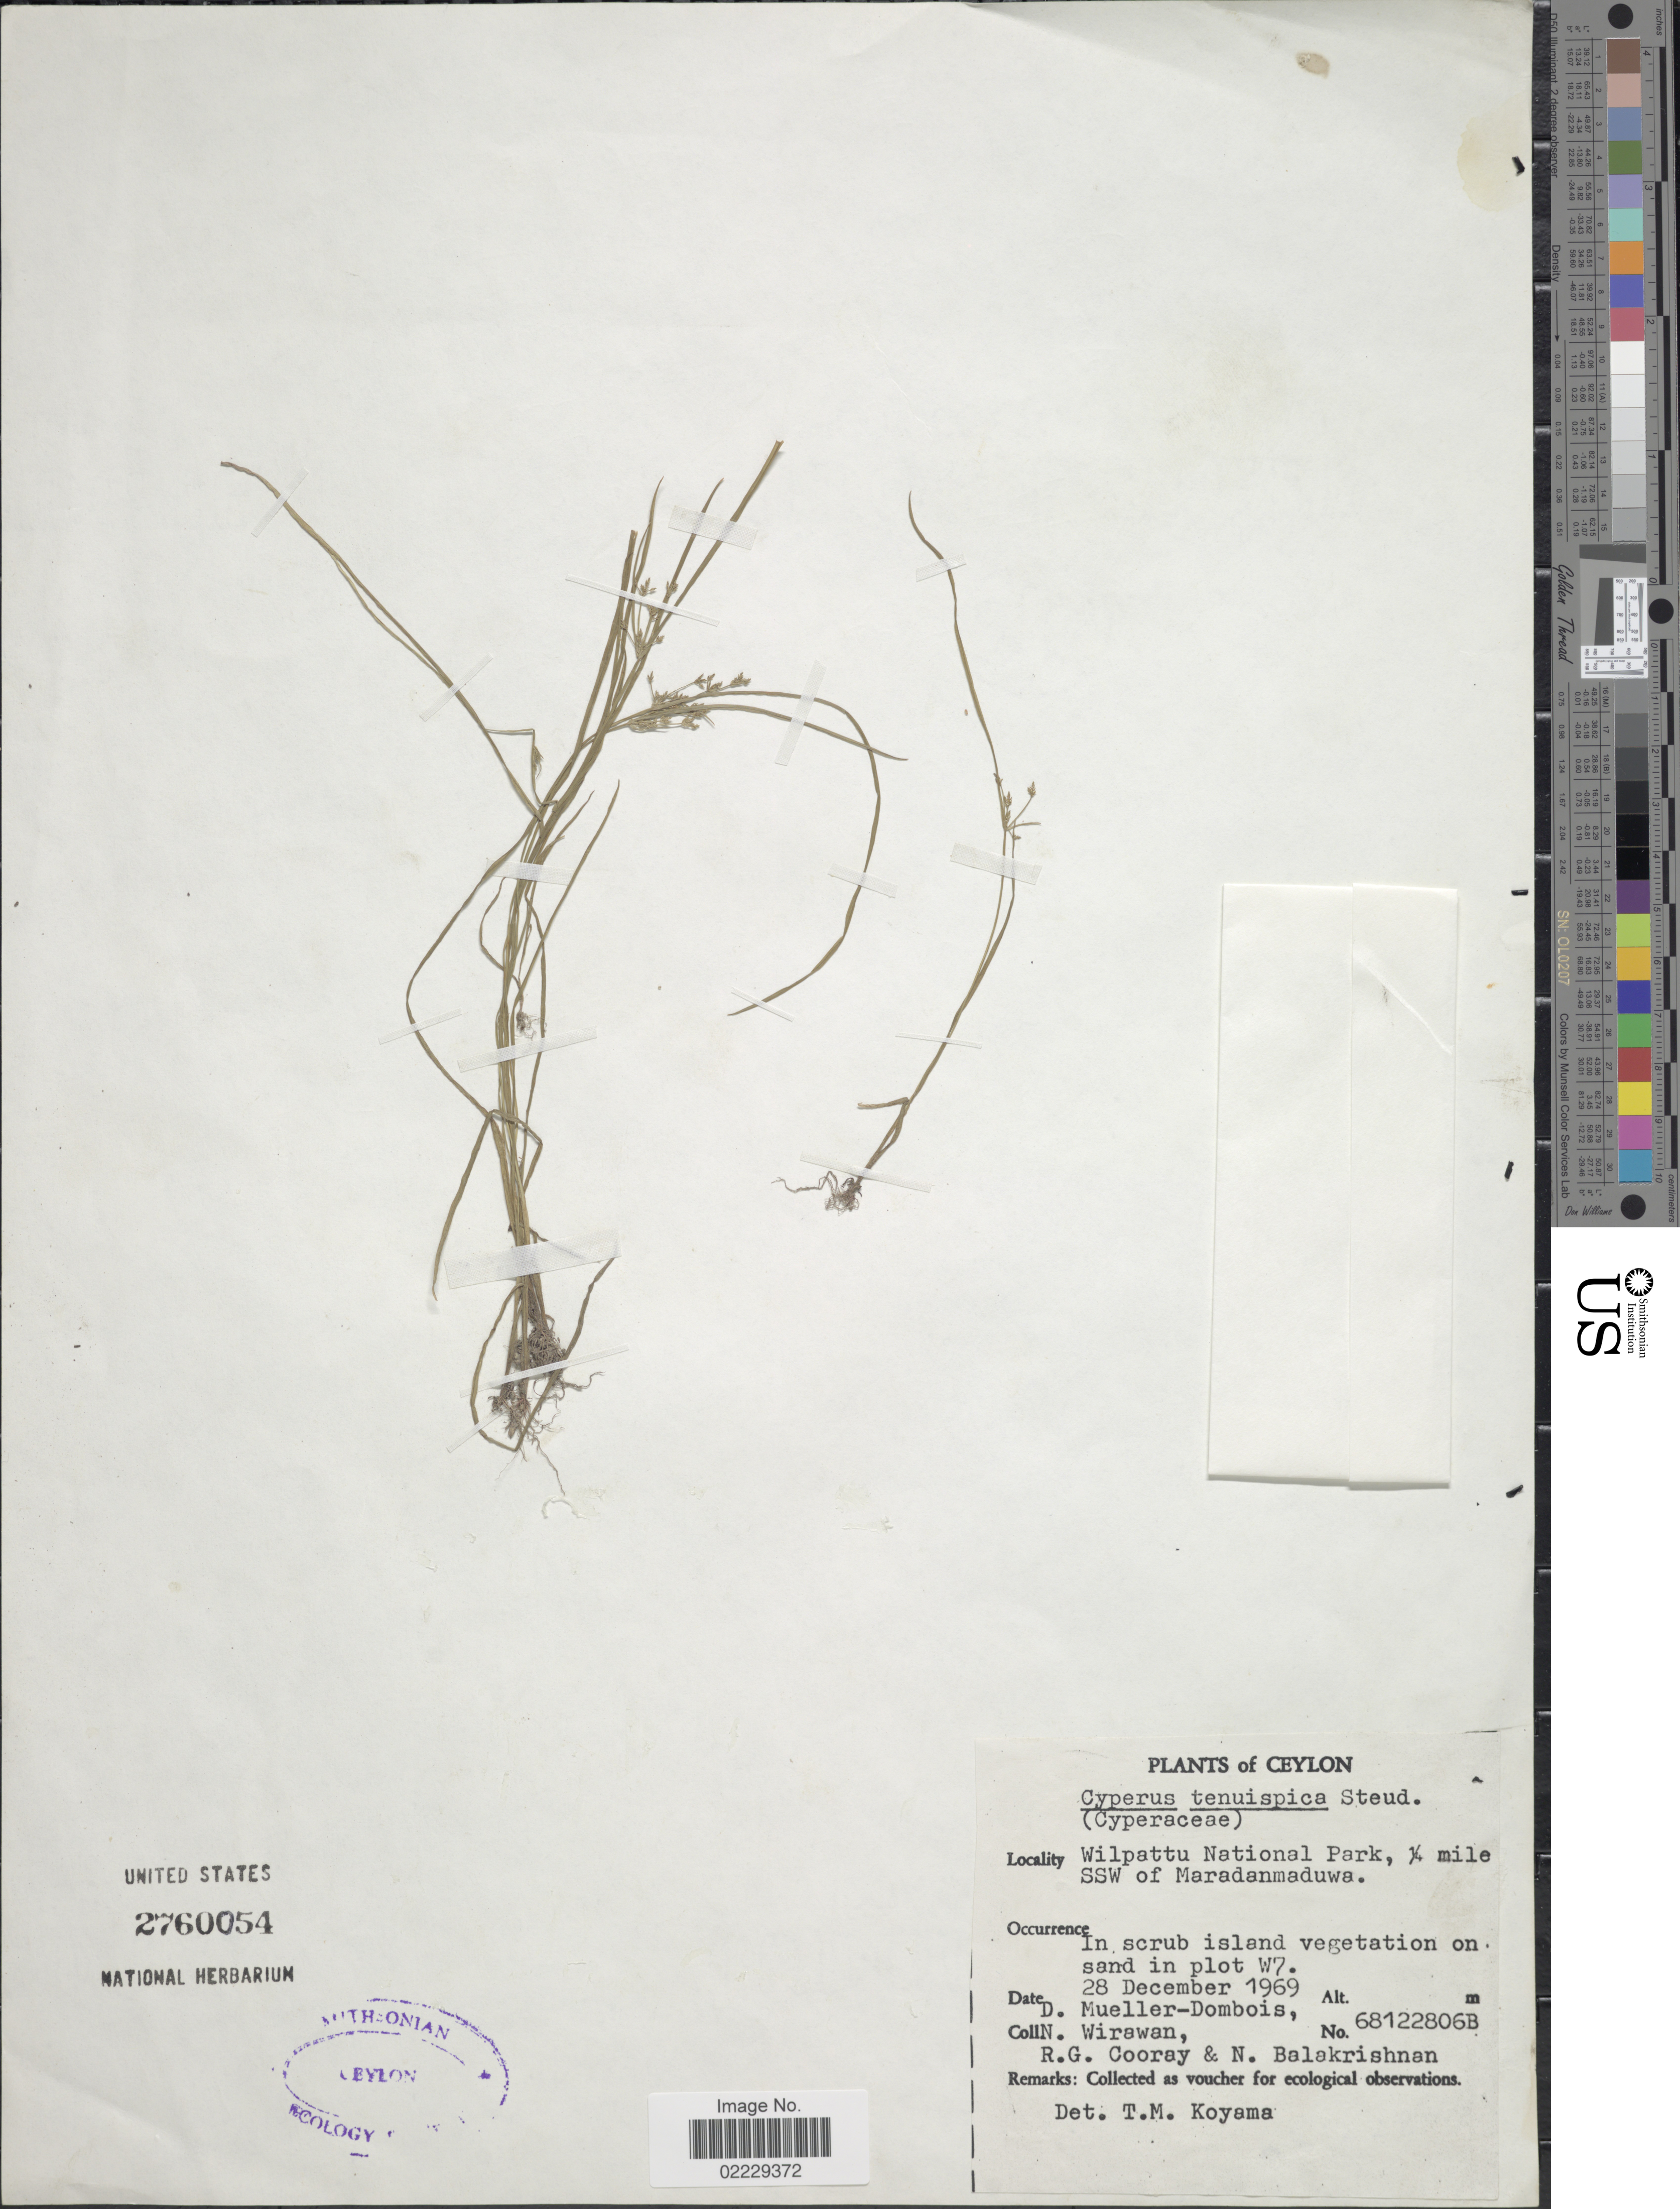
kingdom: Plantae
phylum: Tracheophyta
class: Liliopsida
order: Poales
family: Cyperaceae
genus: Cyperus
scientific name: Cyperus tenuispica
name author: Steud.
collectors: N. Wirawan, R. Cooray & N. Balakrishnan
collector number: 68122806B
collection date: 1969-12-28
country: Sri Lanka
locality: Ceylon, Wilpattu National Park, ¼ mile SSW of Maradanmaduwa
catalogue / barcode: US 2760054